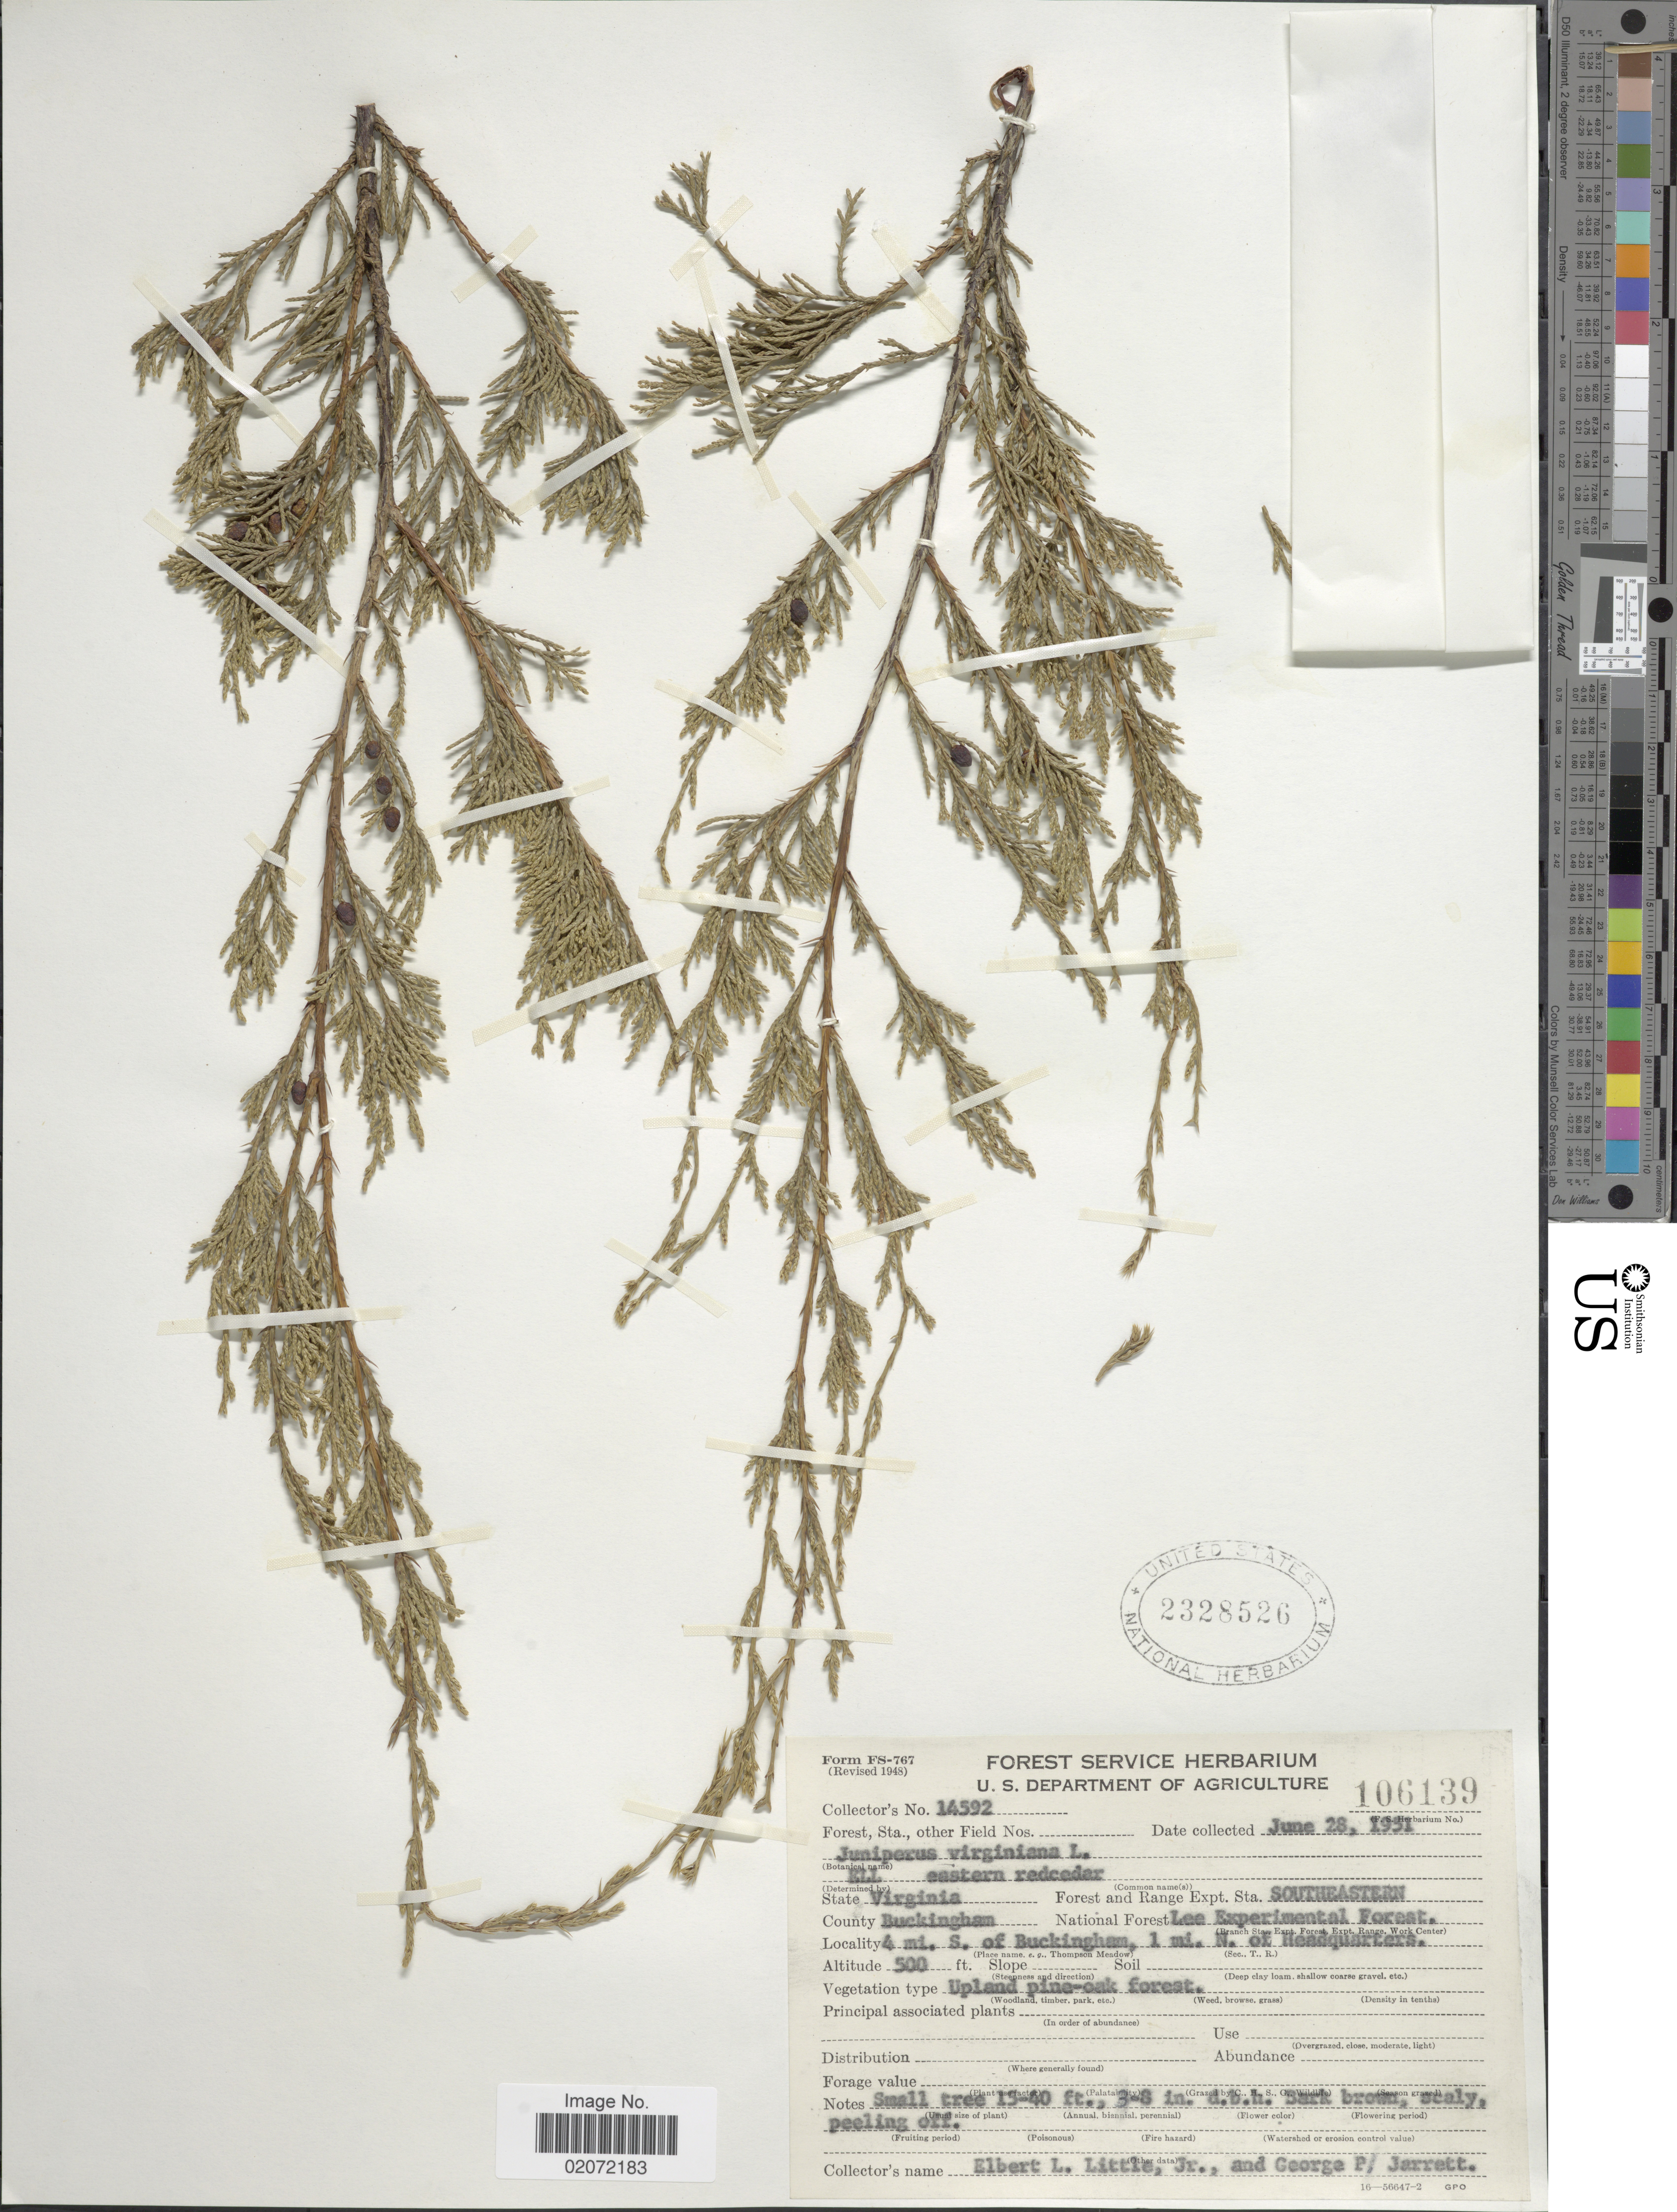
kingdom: Plantae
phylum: Tracheophyta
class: Pinopsida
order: Pinales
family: Cupressaceae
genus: Juniperus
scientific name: Juniperus virginiana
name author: L.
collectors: E. L. Little, P. George & Jarrett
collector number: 106139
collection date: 1951-06-28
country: United States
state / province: Virginia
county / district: Buckingham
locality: State Virginia, Forest and Range Expt. Sta. Southeastern County Buckingham, 4 mi. S. of Buckingham, 1 mi. N. of Headquarters.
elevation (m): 152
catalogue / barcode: US 2328526